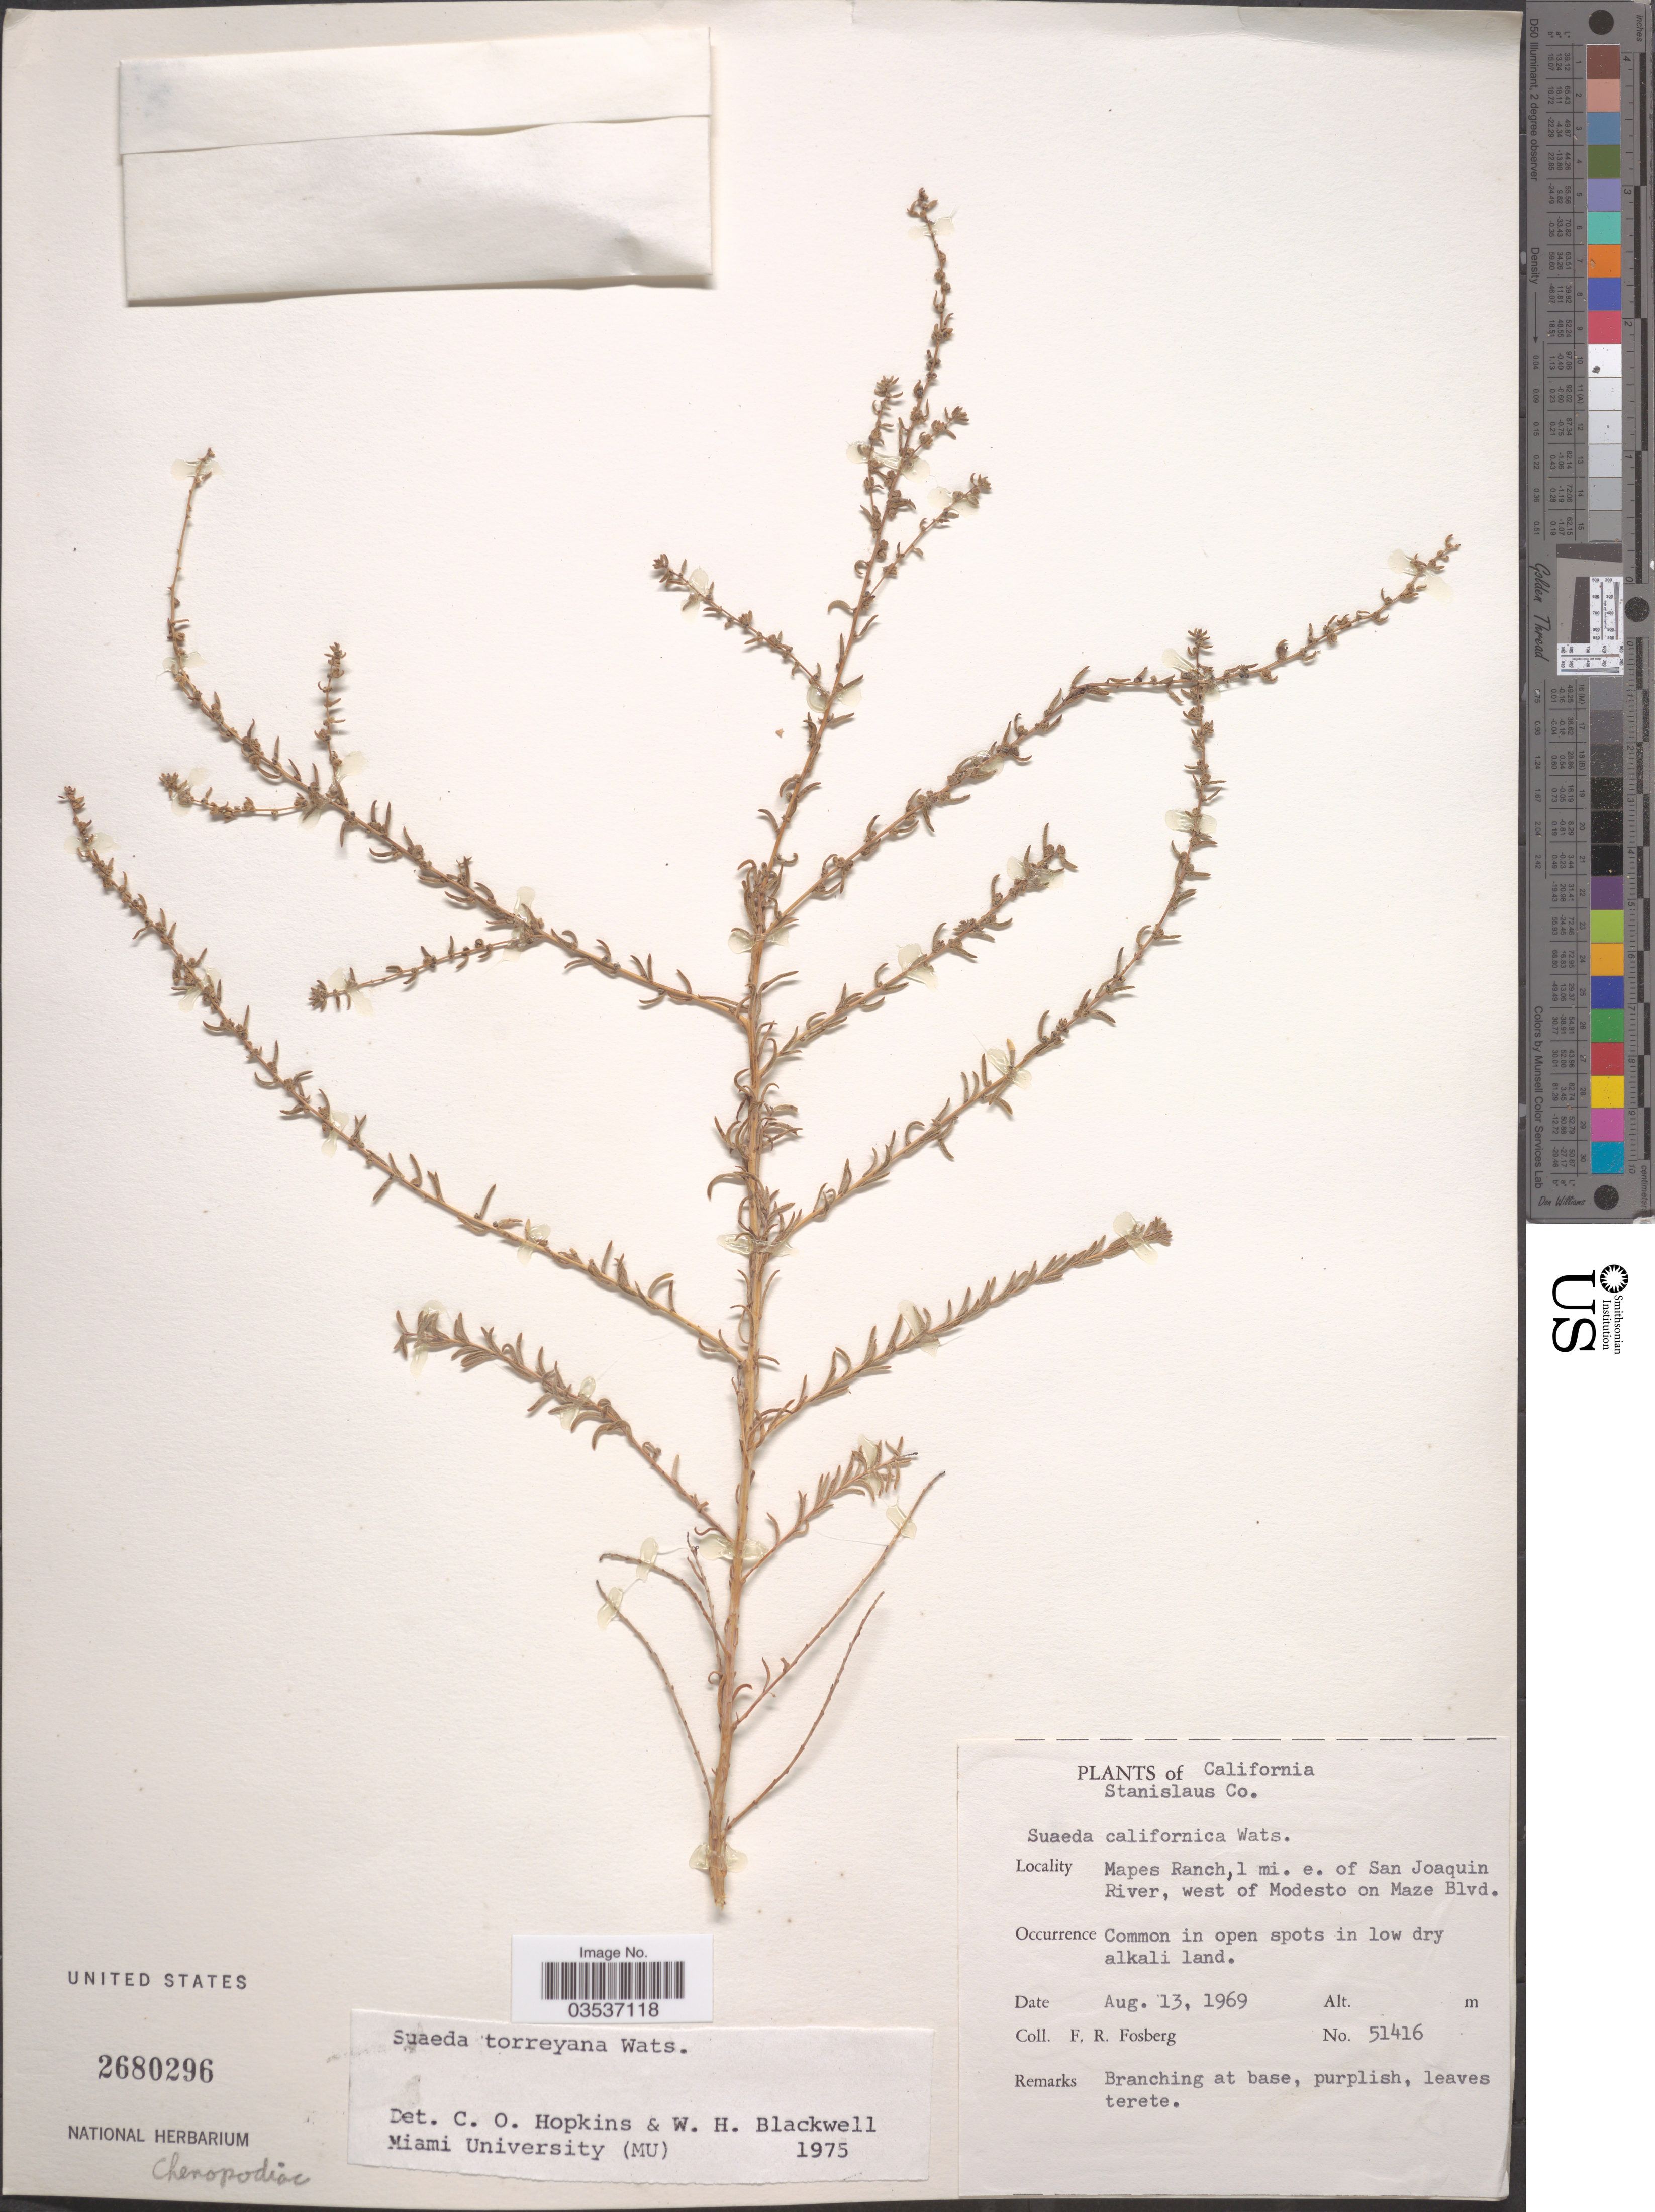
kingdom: Plantae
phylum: Tracheophyta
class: Magnoliopsida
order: Caryophyllales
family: Amaranthaceae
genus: Suaeda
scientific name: Suaeda torreyana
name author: S. Watson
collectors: F. R. Fosberg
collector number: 51416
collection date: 1969-08-13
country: United States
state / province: California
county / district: Stanislaus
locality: Stanislaus Co. Mapes Ranch, 1 mi. e. of San Joaquin River, west of Modesto on Maze Blvd.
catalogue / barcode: US 2680296